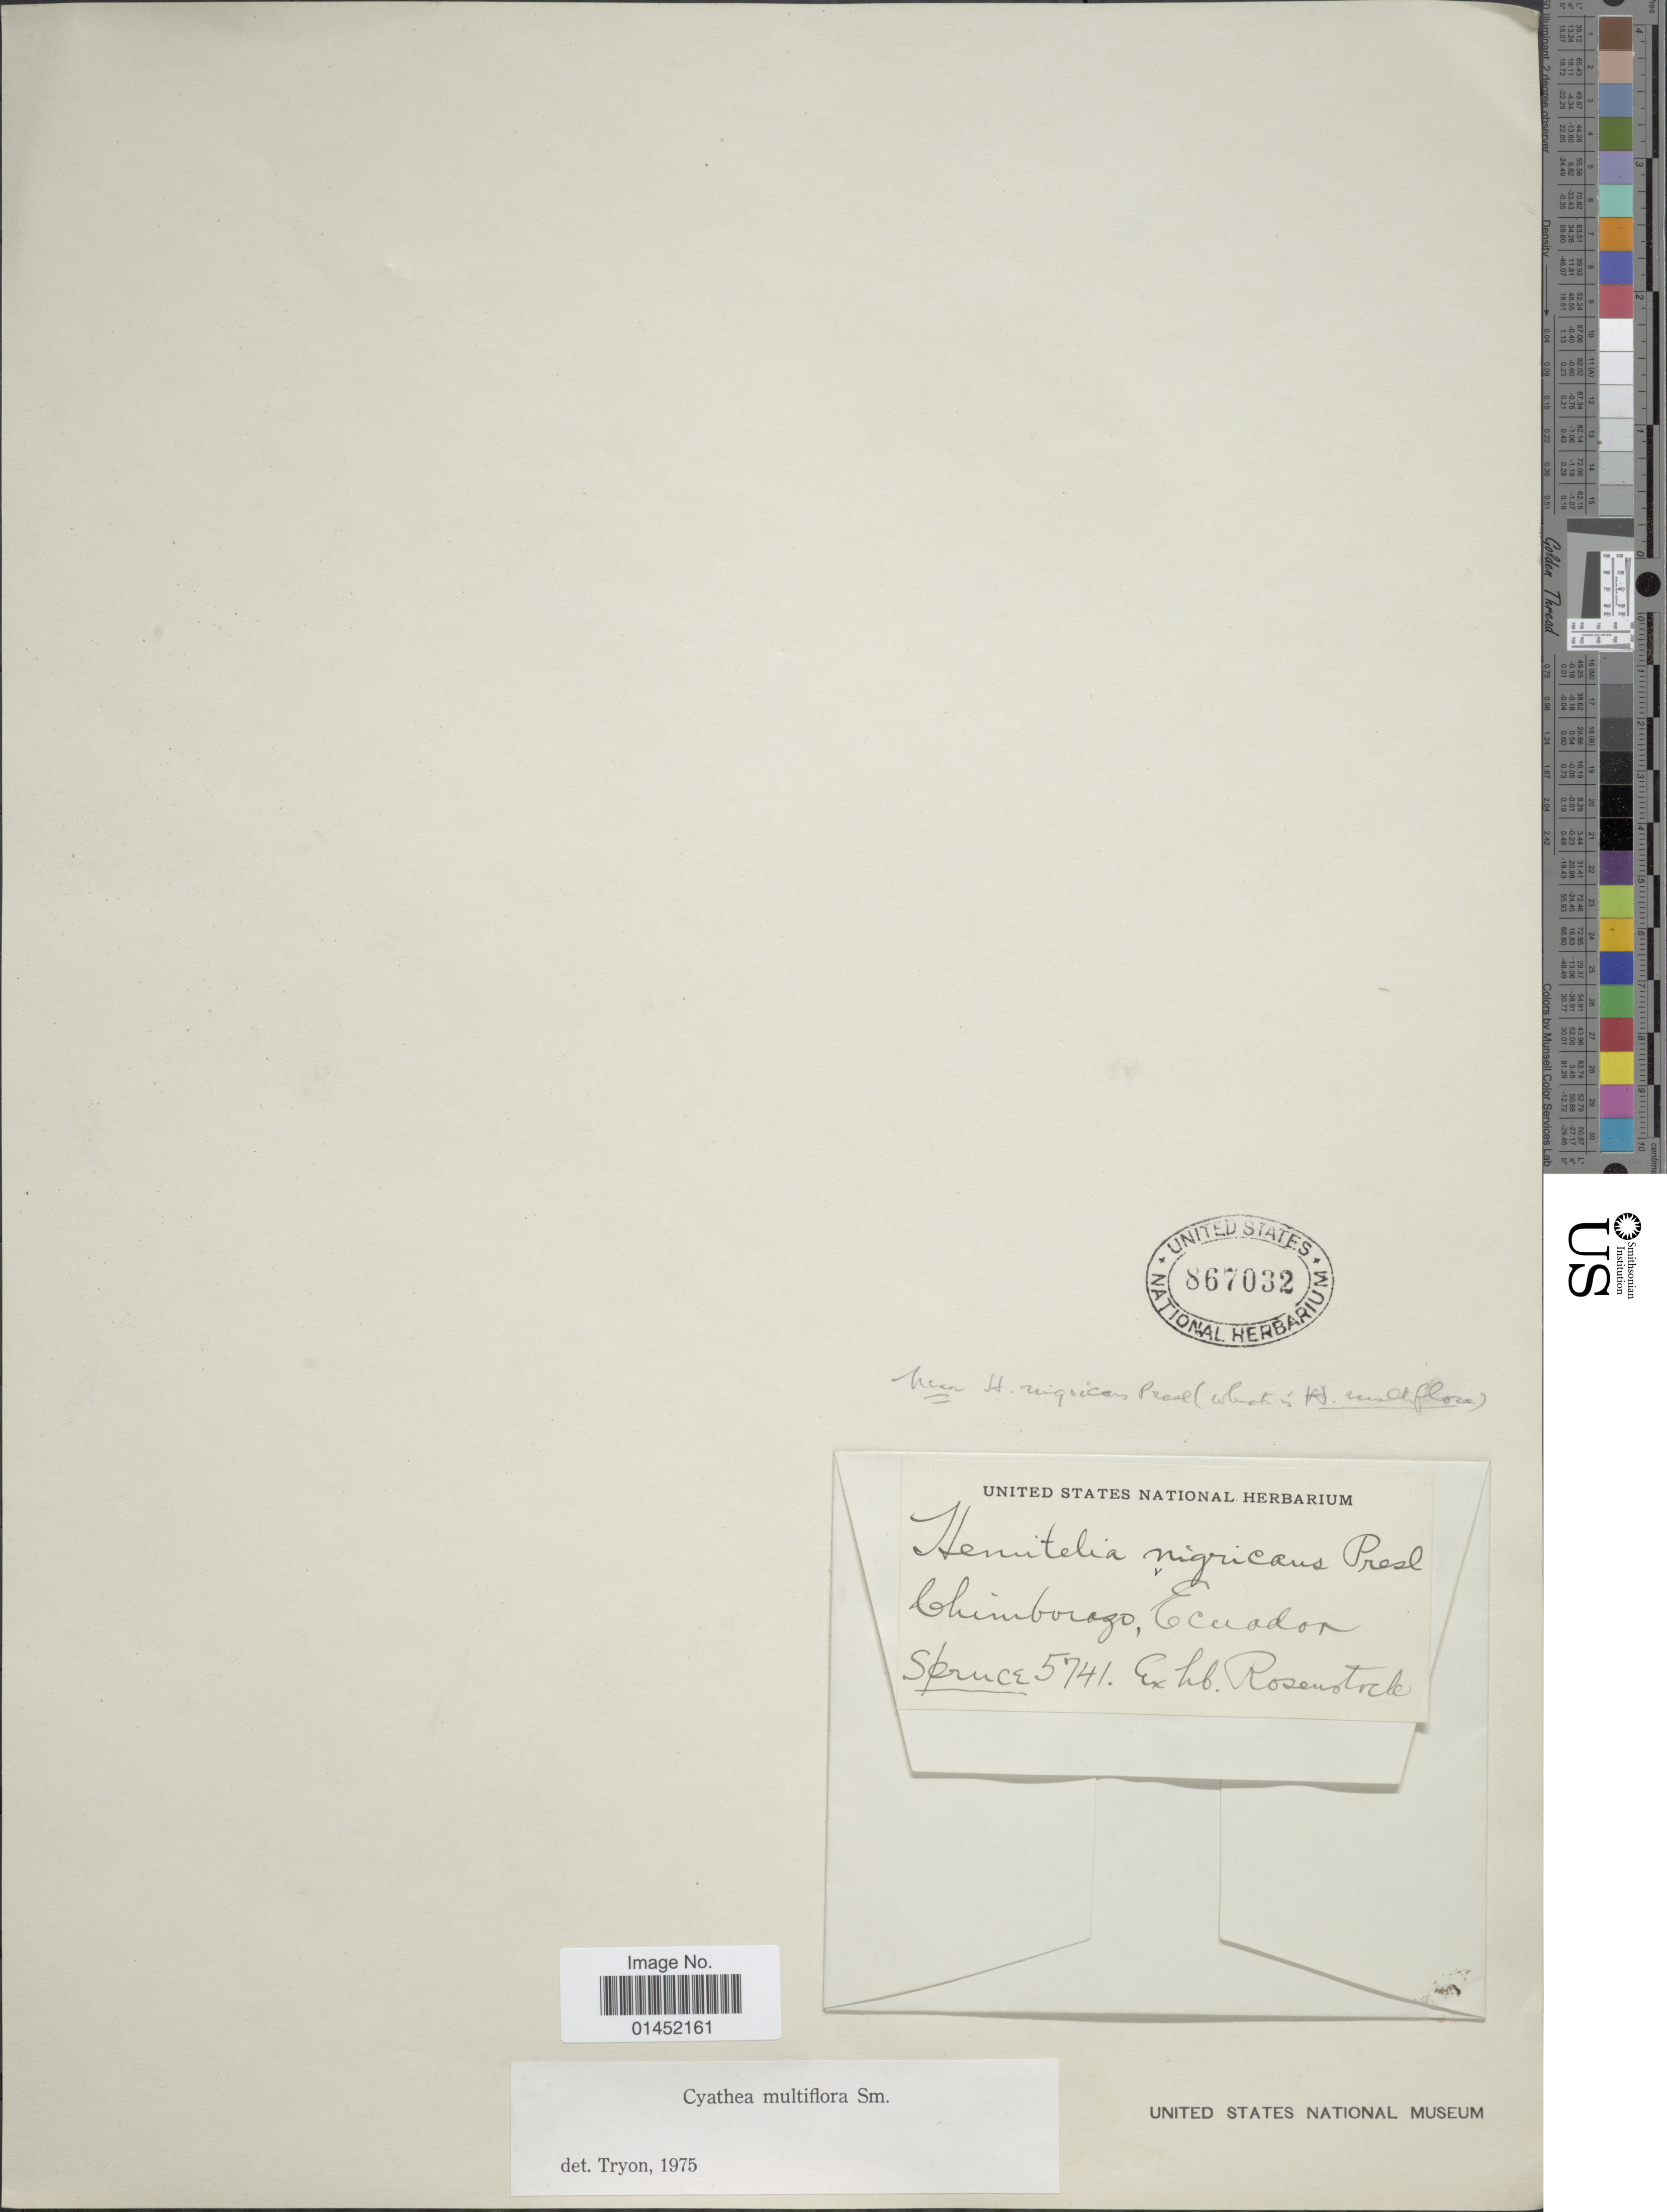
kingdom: Plantae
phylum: Tracheophyta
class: Polypodiopsida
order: Cyatheales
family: Cyatheaceae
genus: Cyathea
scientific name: Cyathea multiflora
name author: Sm.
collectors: -. Spune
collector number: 5741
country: Ecuador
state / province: Chimborazo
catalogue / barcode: US 867032